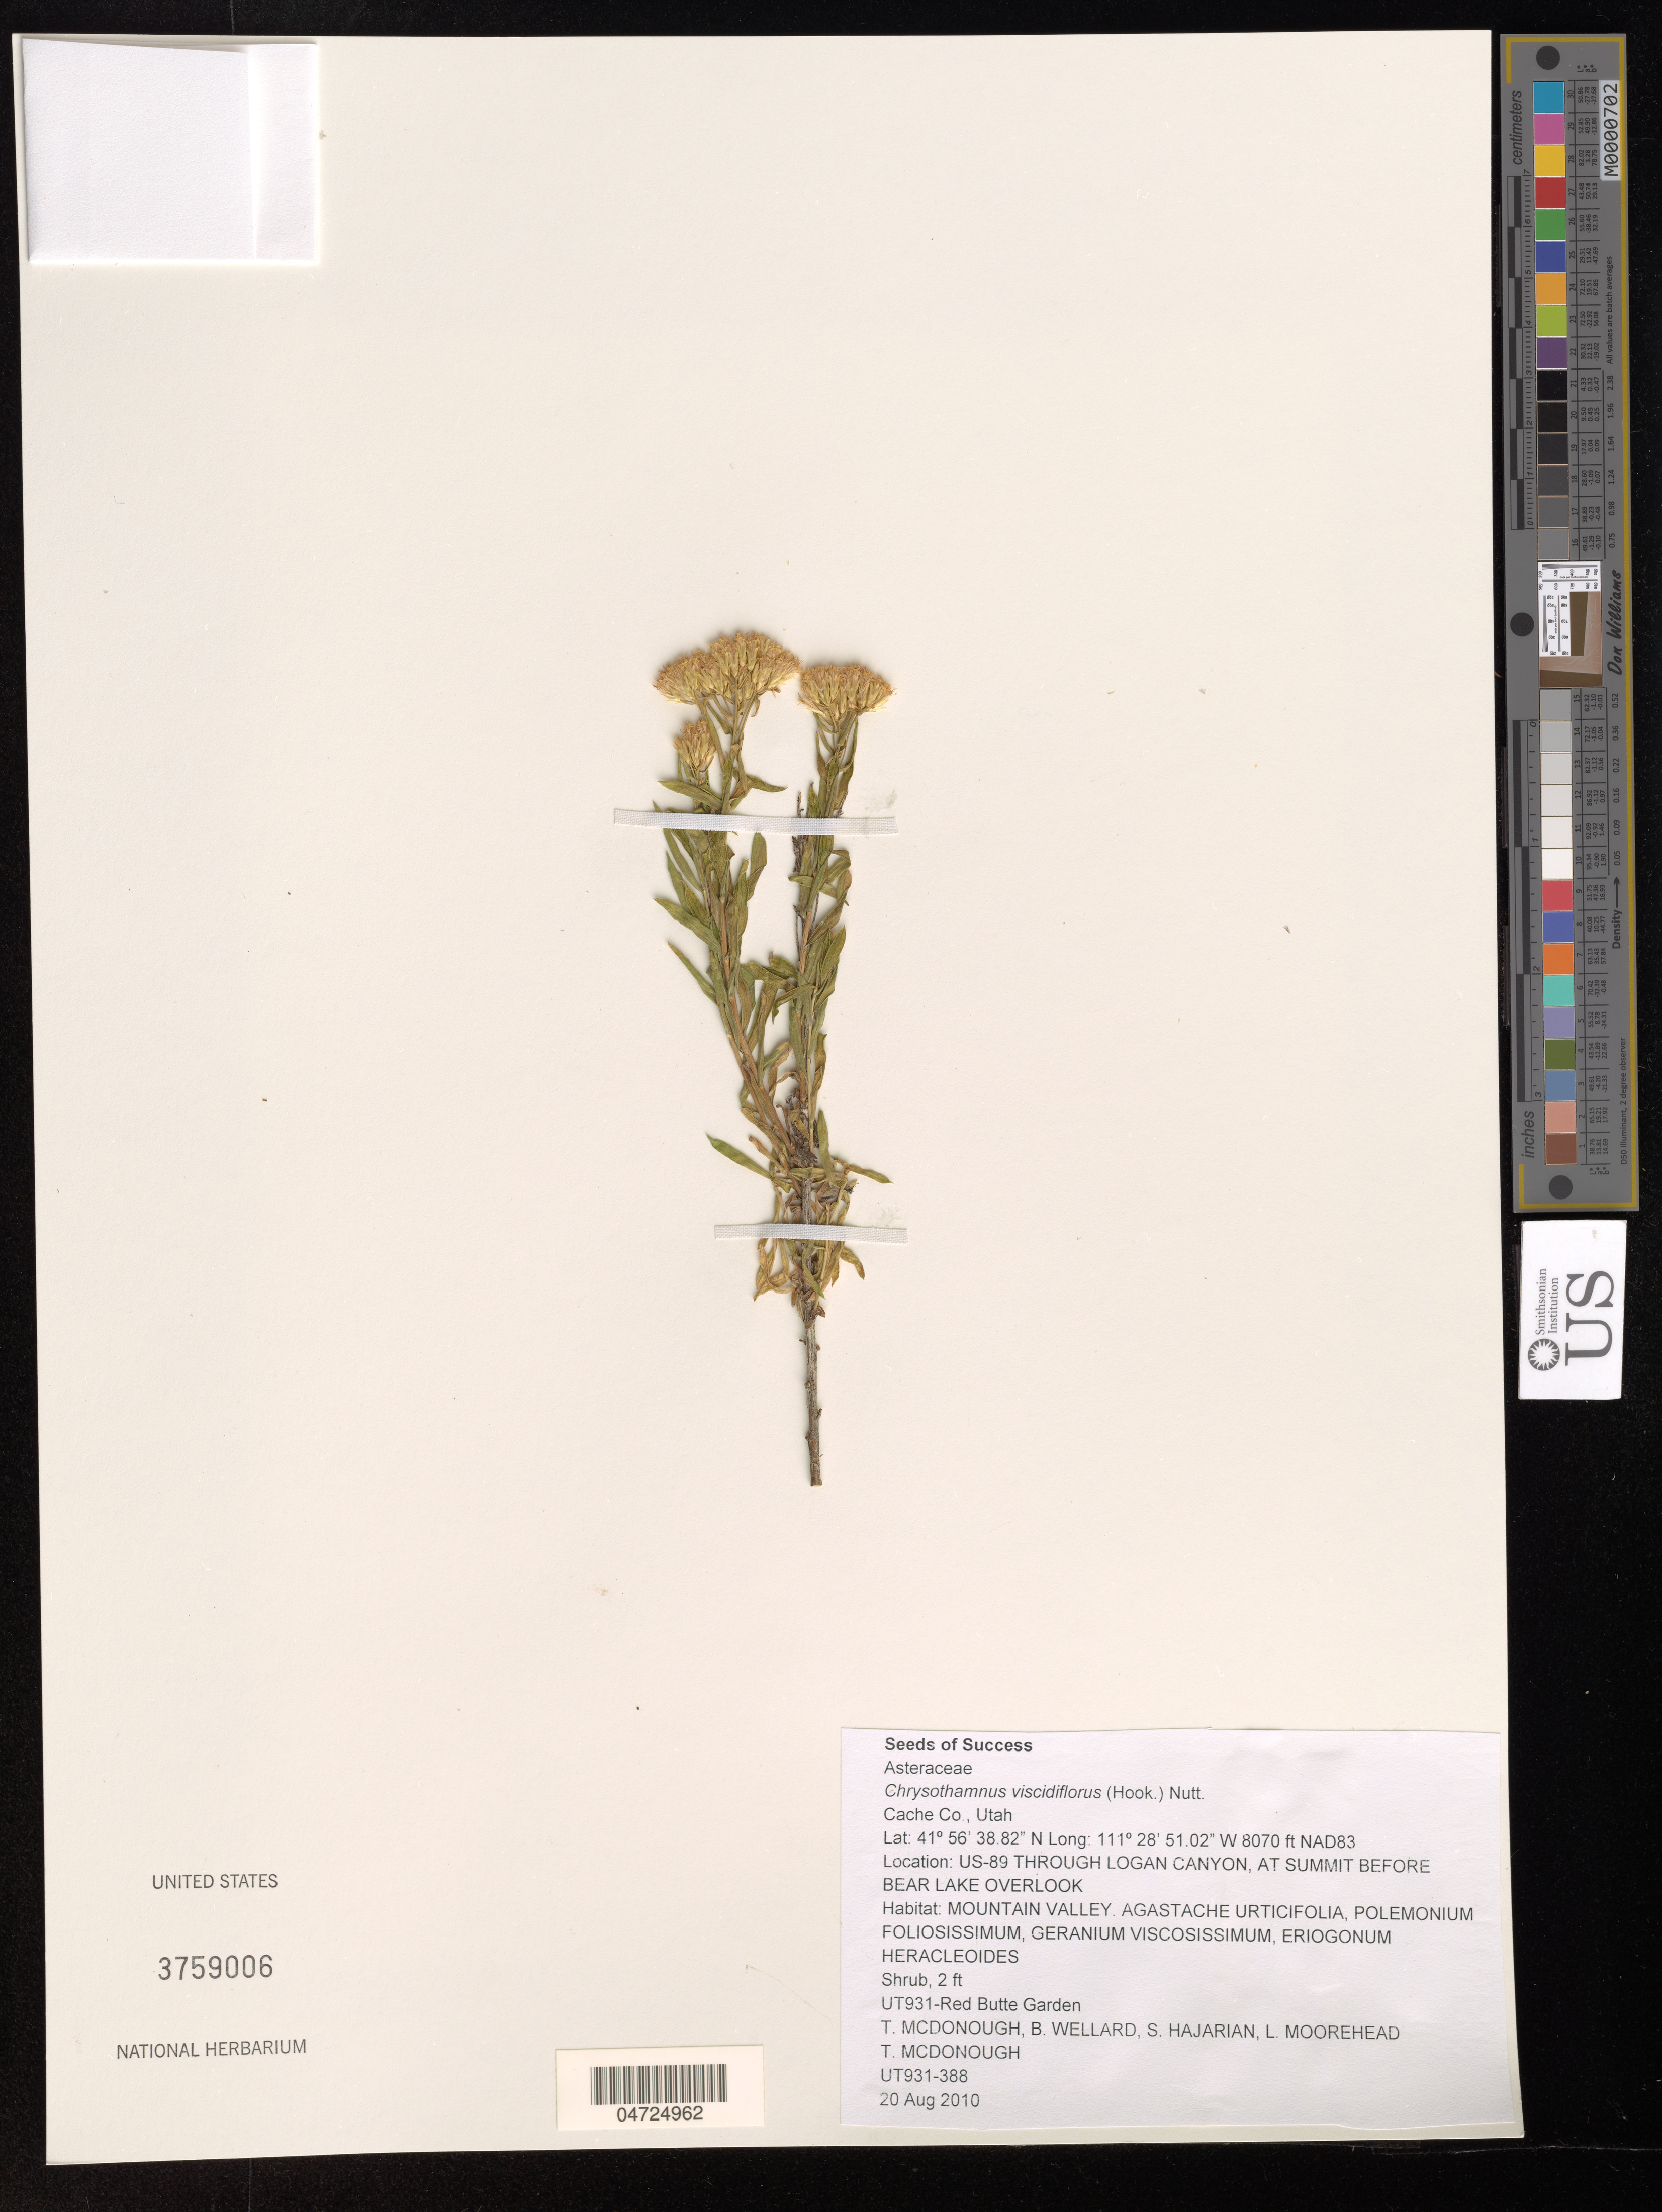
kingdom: Plantae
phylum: Tracheophyta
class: Magnoliopsida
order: Asterales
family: Asteraceae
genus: Chrysothamnus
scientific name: Chrysothamnus viscidiflorus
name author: (Hook.) Nutt.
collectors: T. McDonough, B. Wellard, S. Hajarian & L. Moorehead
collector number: UT931-388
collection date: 2010-08-20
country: United States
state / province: Utah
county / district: Cache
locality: Cache Co. NAD83. US-89 through Logan Canyon, at summit before Bear Lake Overlook. Mountain Valley. UT931-Red Butte Garden.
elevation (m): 2460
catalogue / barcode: US 3759006